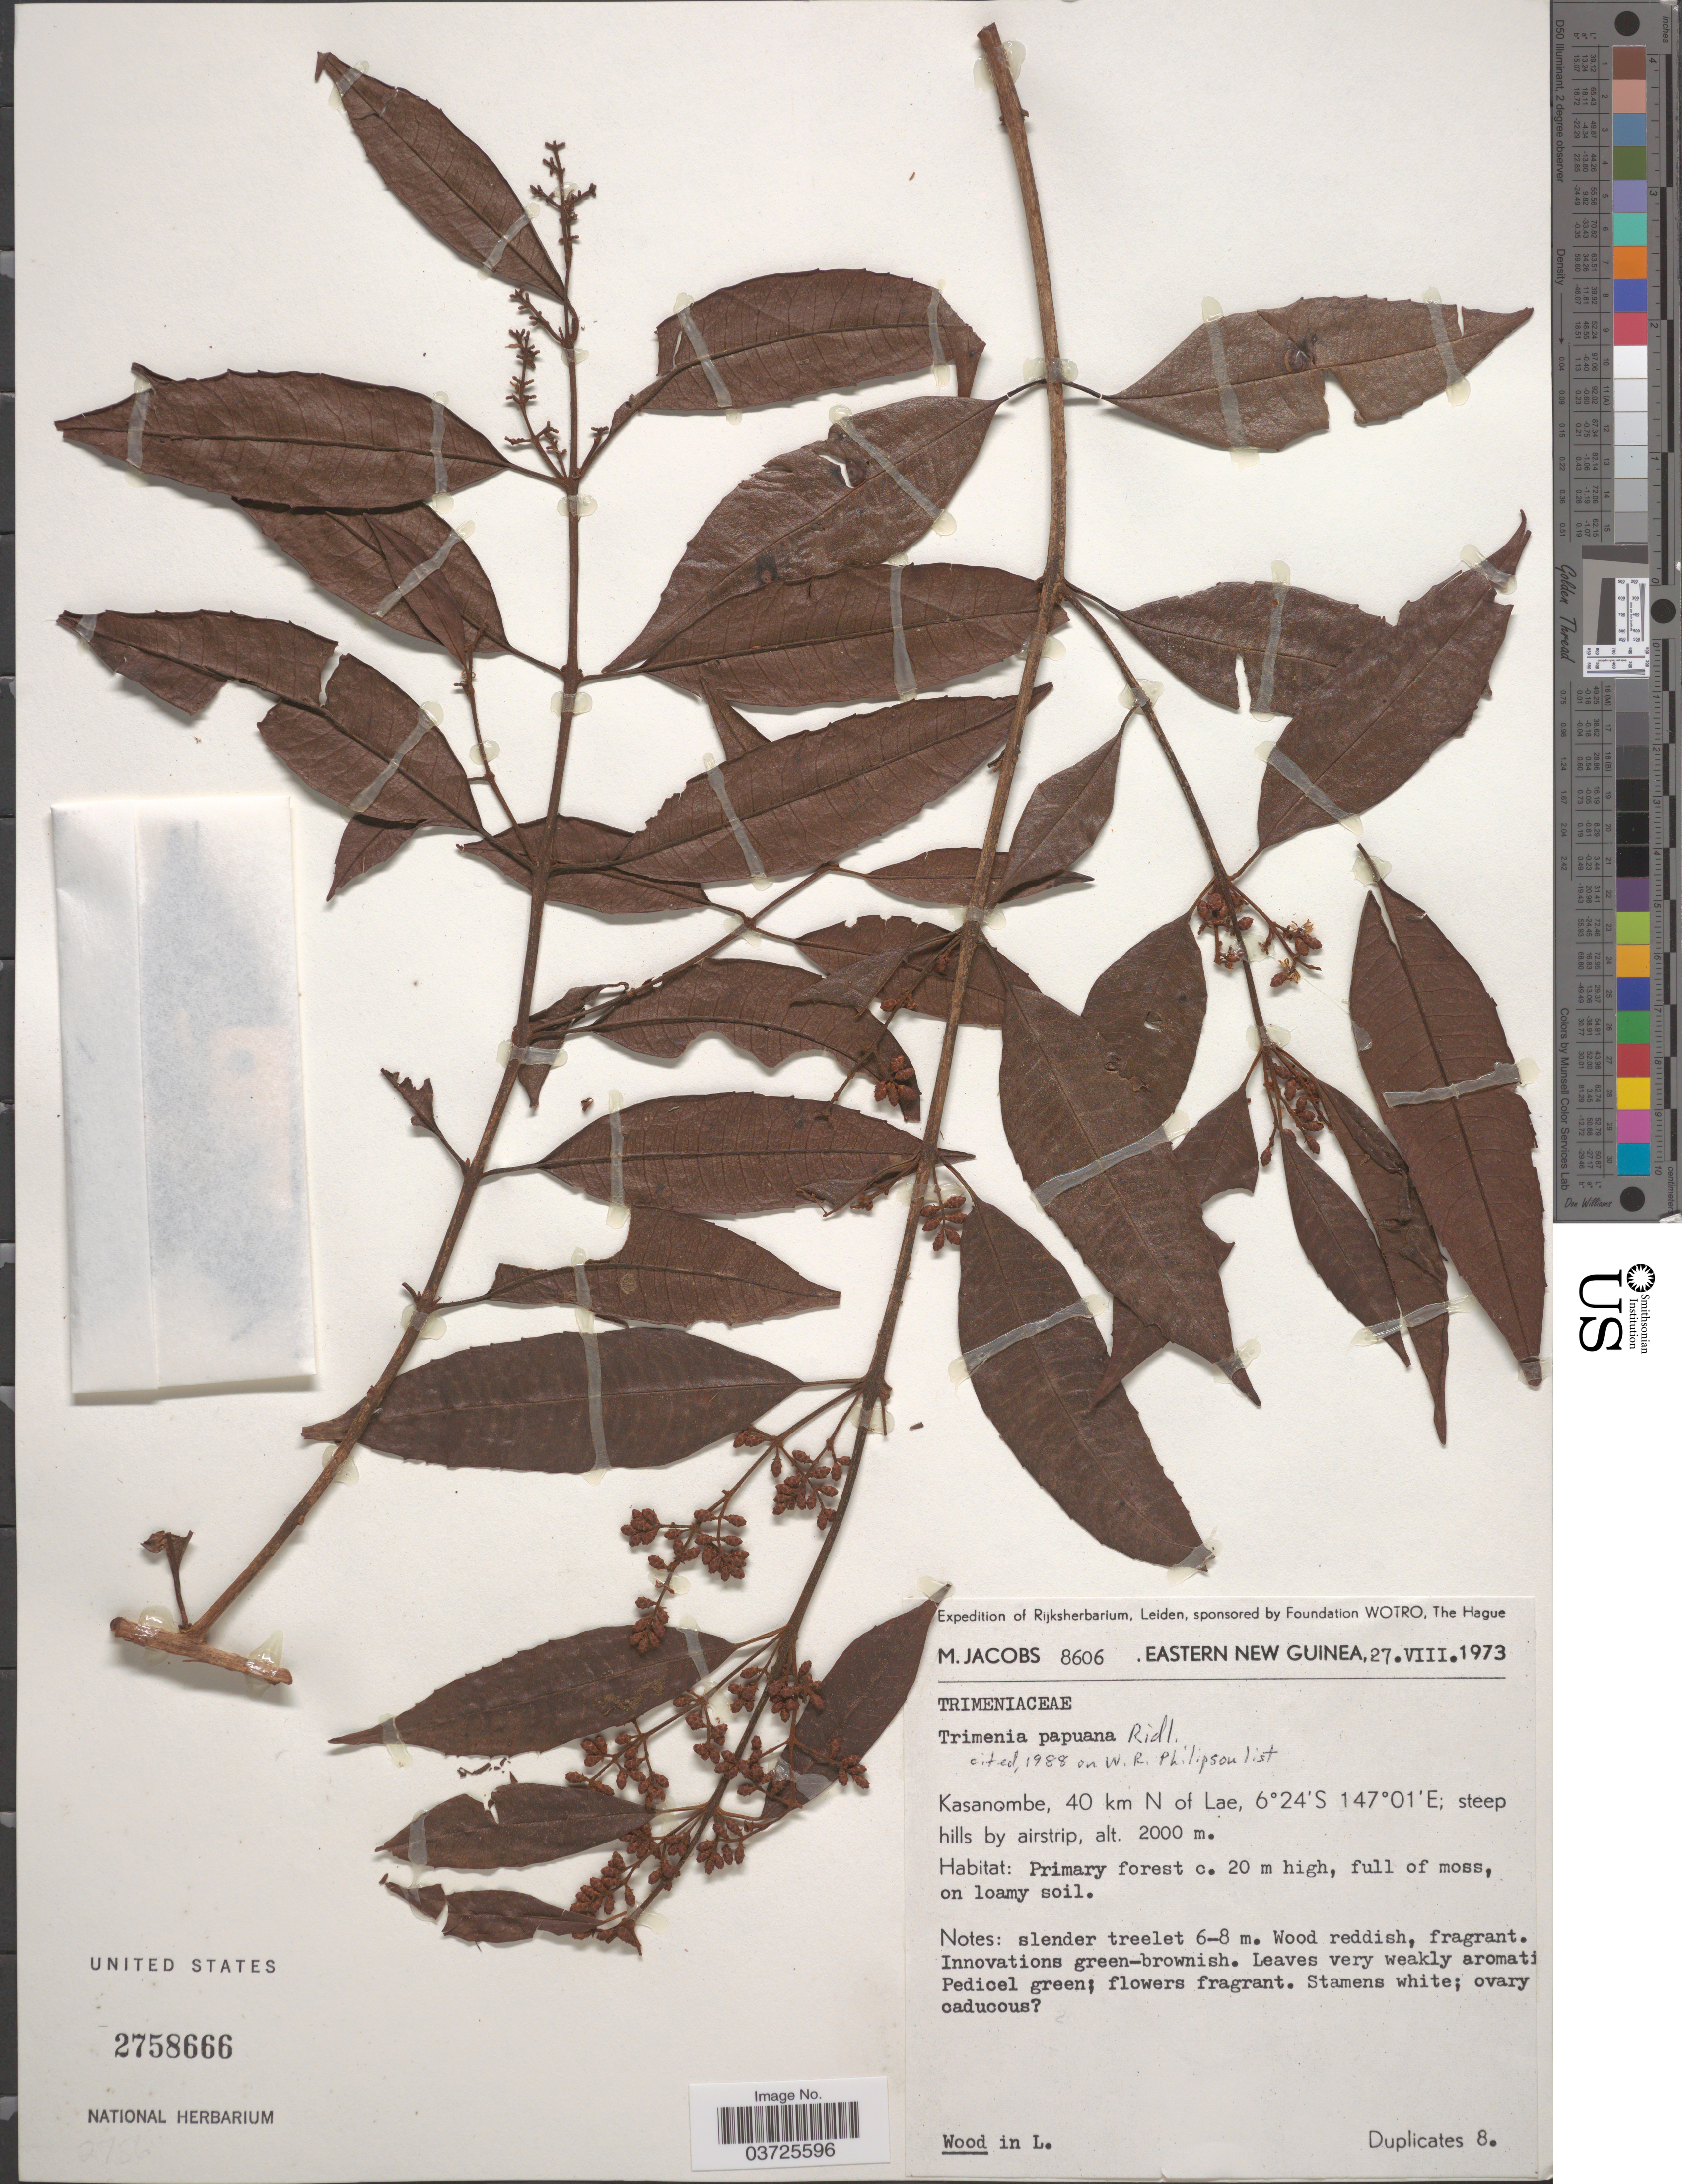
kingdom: Plantae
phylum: Tracheophyta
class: Magnoliopsida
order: Austrobaileyales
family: Trimeniaceae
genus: Trimenia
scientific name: Trimenia papuana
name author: Ridl.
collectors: M. Jacobs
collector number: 8606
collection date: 1973-08-27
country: Papua New Guinea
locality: Eastern New Guinea. Kasanombe, 40 km N of Lae; steep hills by airstrip.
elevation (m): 2000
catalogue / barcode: US 2758666